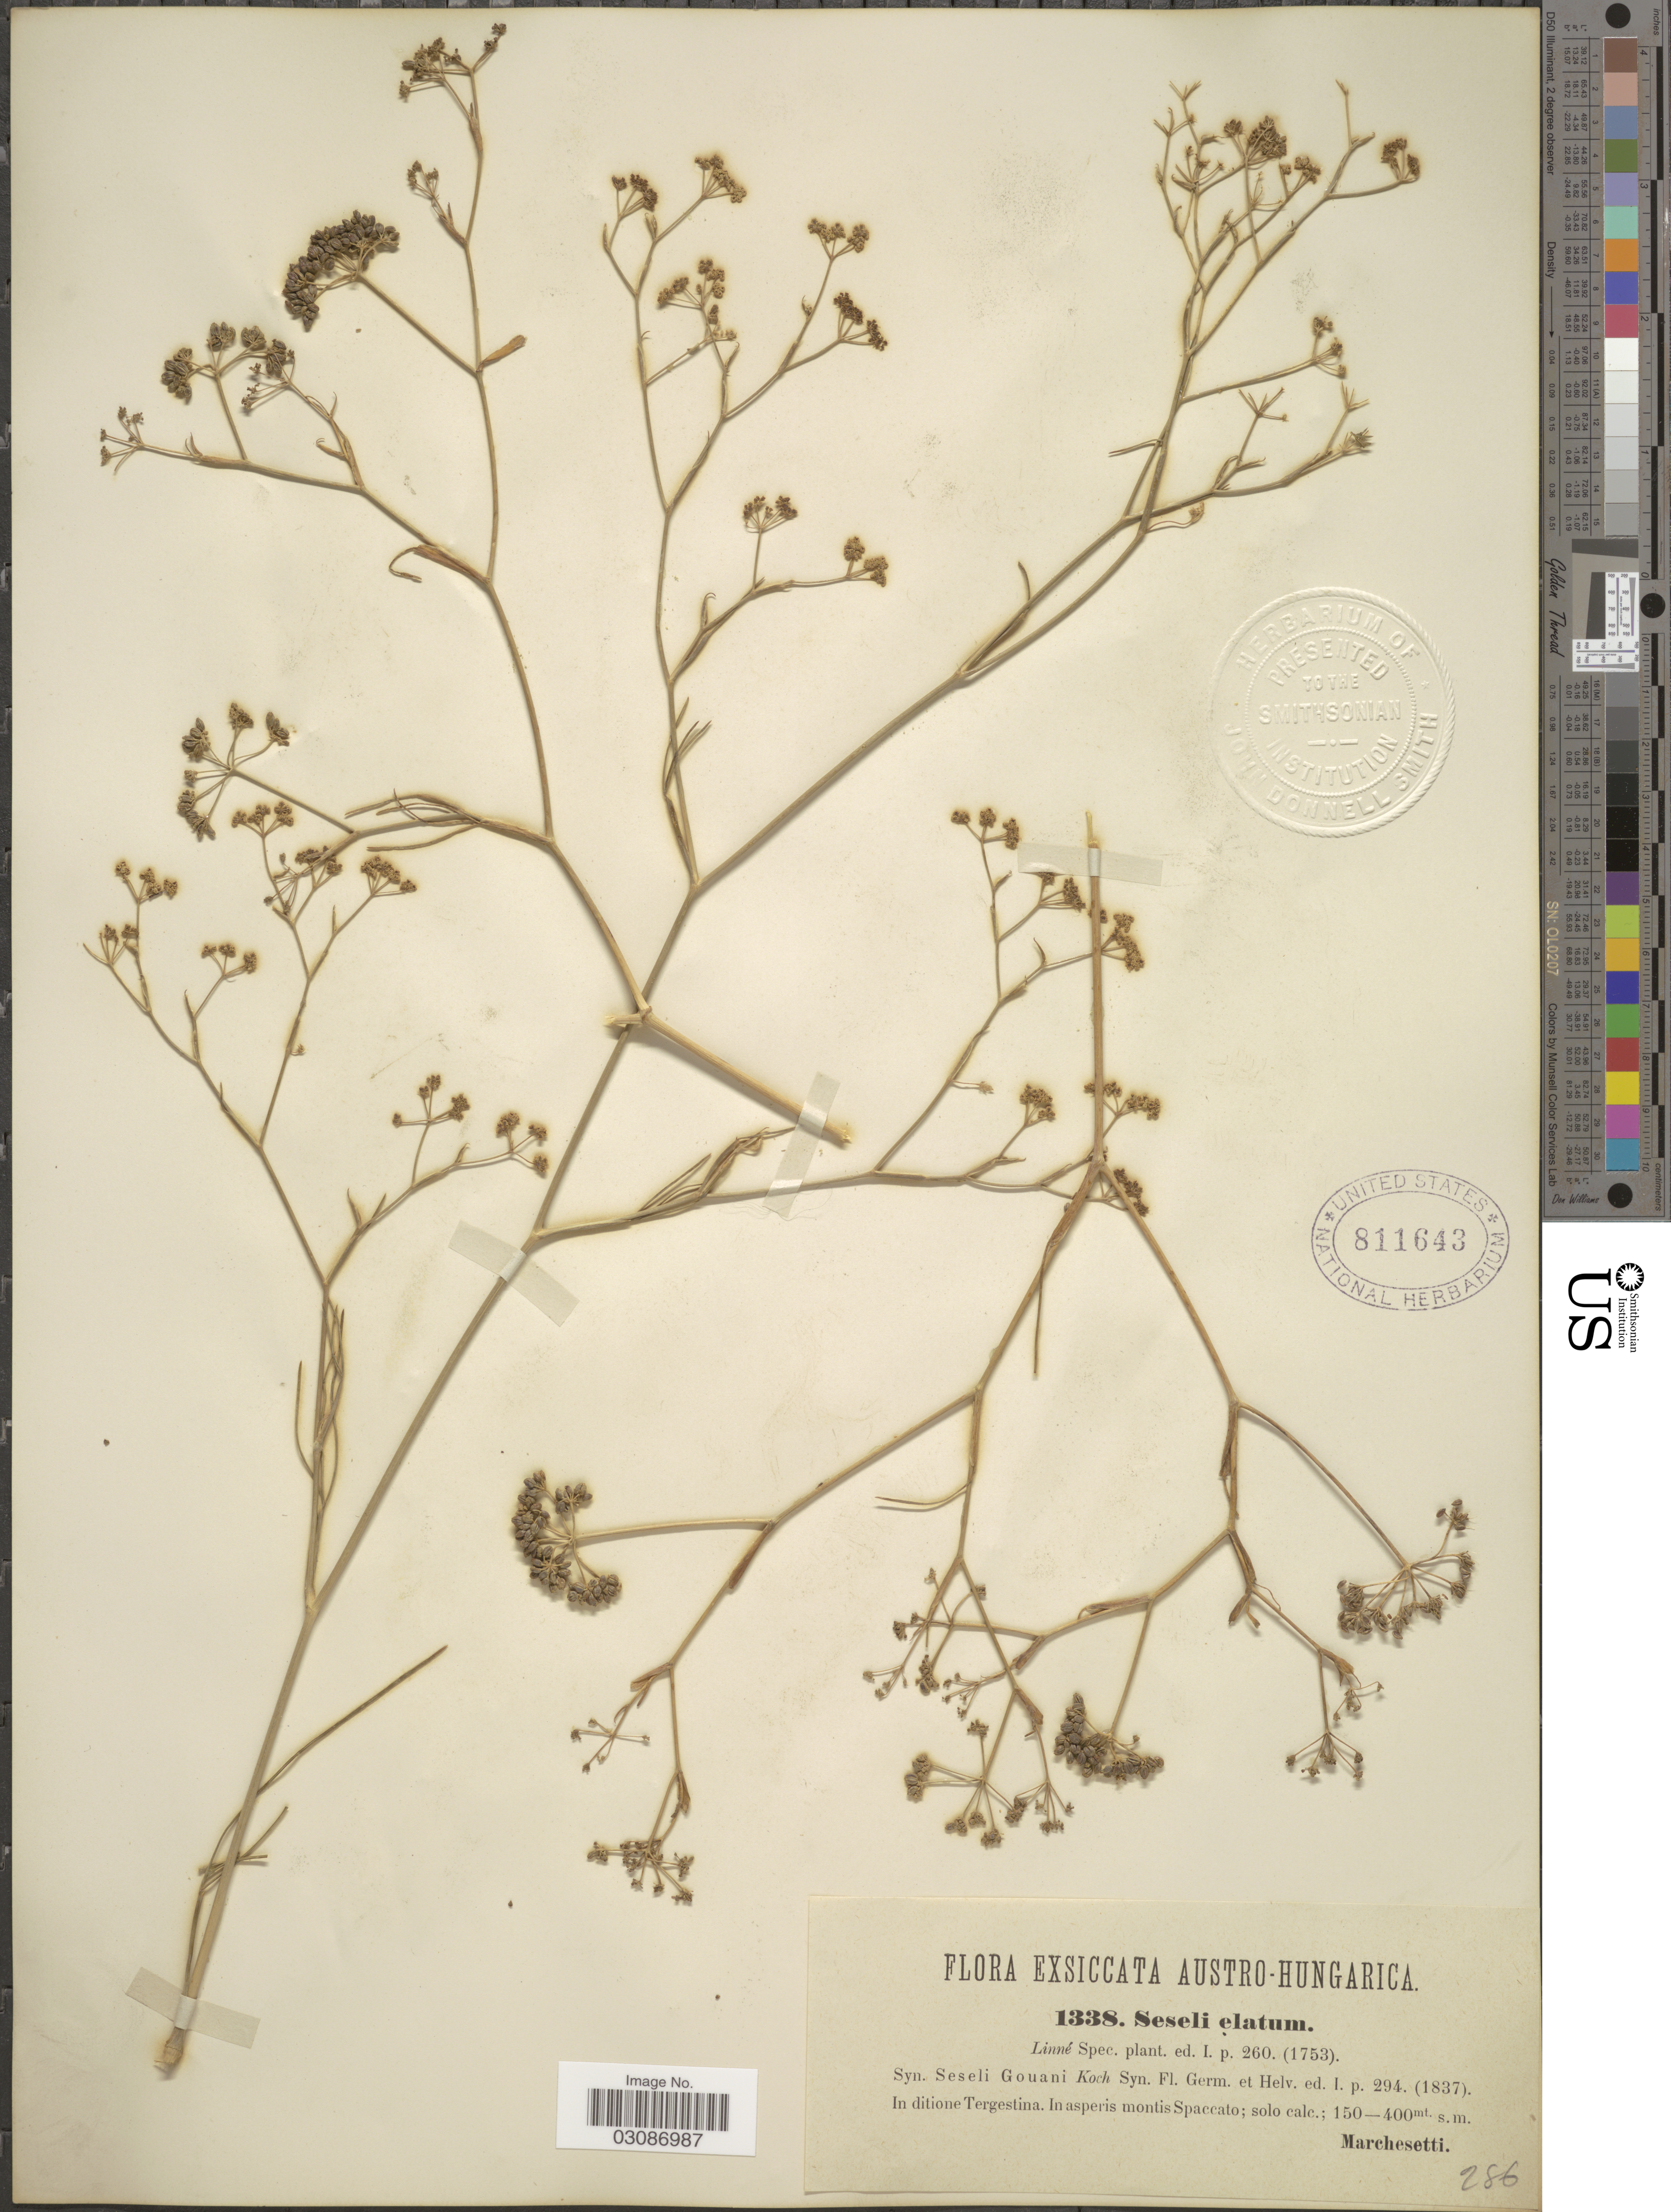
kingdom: Plantae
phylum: Tracheophyta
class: Magnoliopsida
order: Apiales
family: Apiaceae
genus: Seseli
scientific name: Seseli elatum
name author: L.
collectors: -. Marchesetti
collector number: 1338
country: Hungary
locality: Austro-Hungarica. In ditione Tergestina. In asperis montis Spaccato.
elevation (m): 150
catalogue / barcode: US 811643